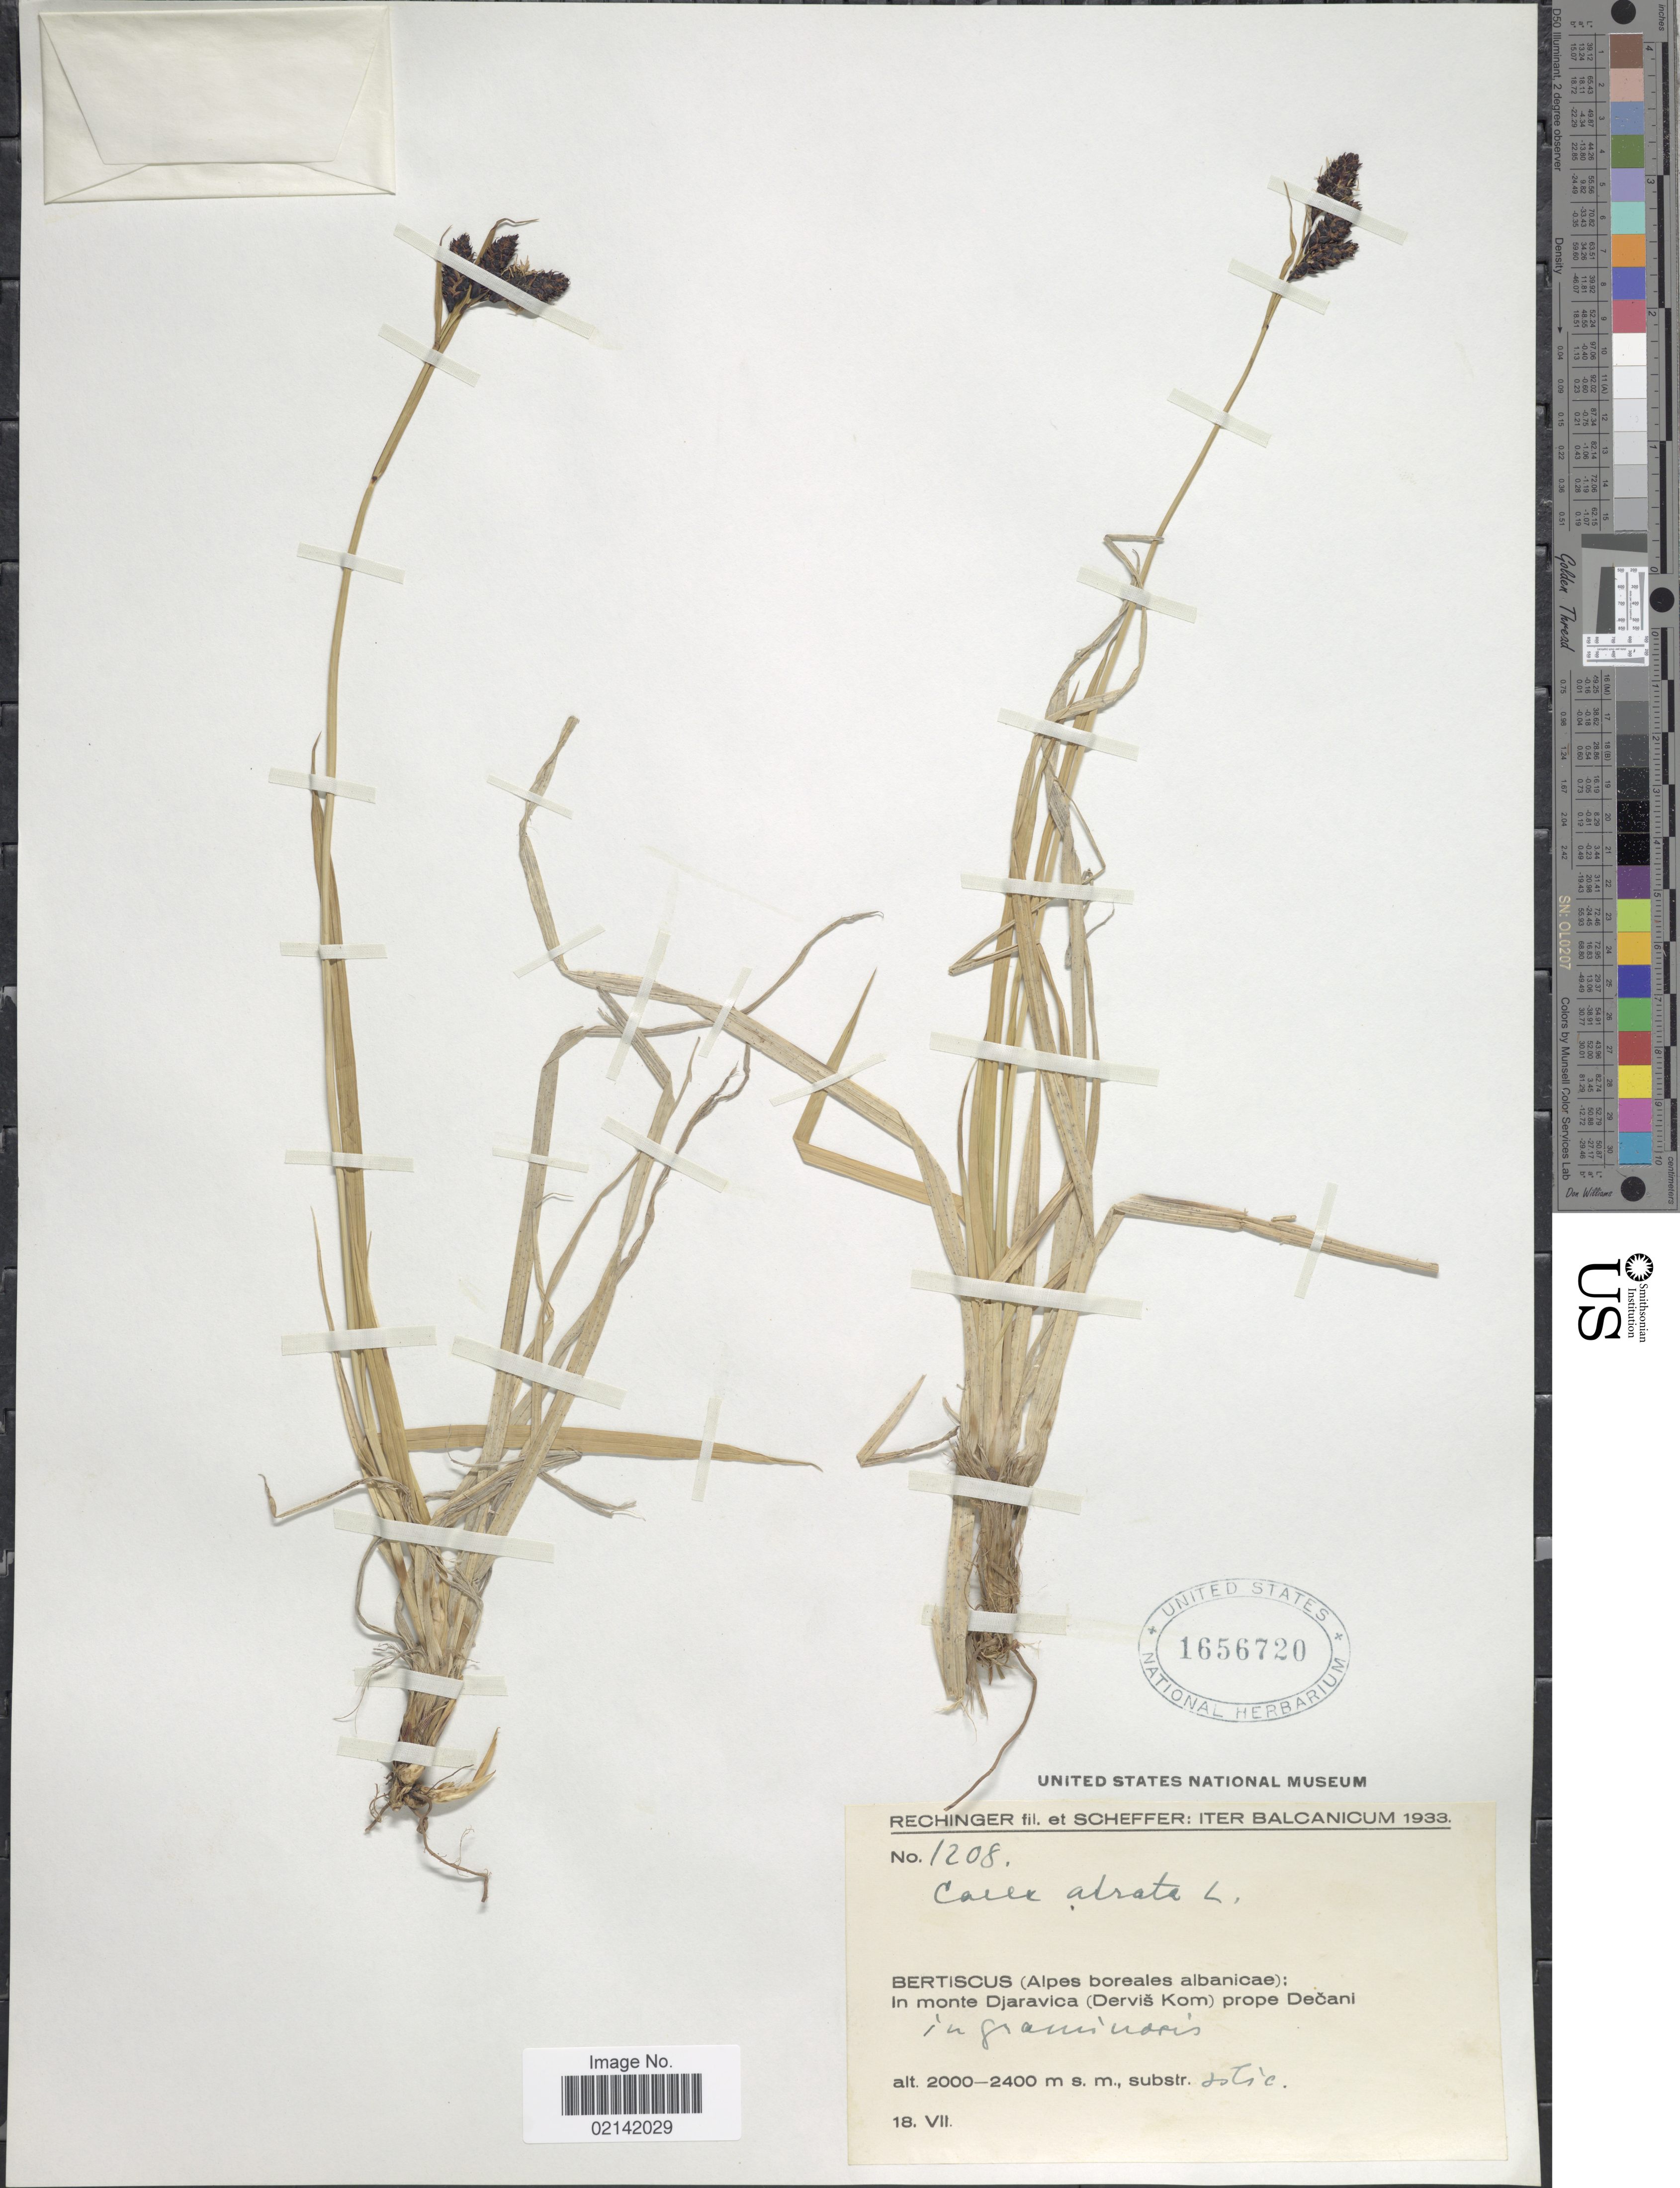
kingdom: Plantae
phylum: Tracheophyta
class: Liliopsida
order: Poales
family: Cyperaceae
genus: Carex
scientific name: Carex atrata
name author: L.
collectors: -- Rechinger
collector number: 1208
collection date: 1933-07-08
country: Serbia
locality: Iter Balcanicum, Bertiscus (Alpes borealis albanicae): In monte Djaravica (Dervis Kom) prope Dacani, in graminosis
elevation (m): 2000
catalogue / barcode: US 1656720